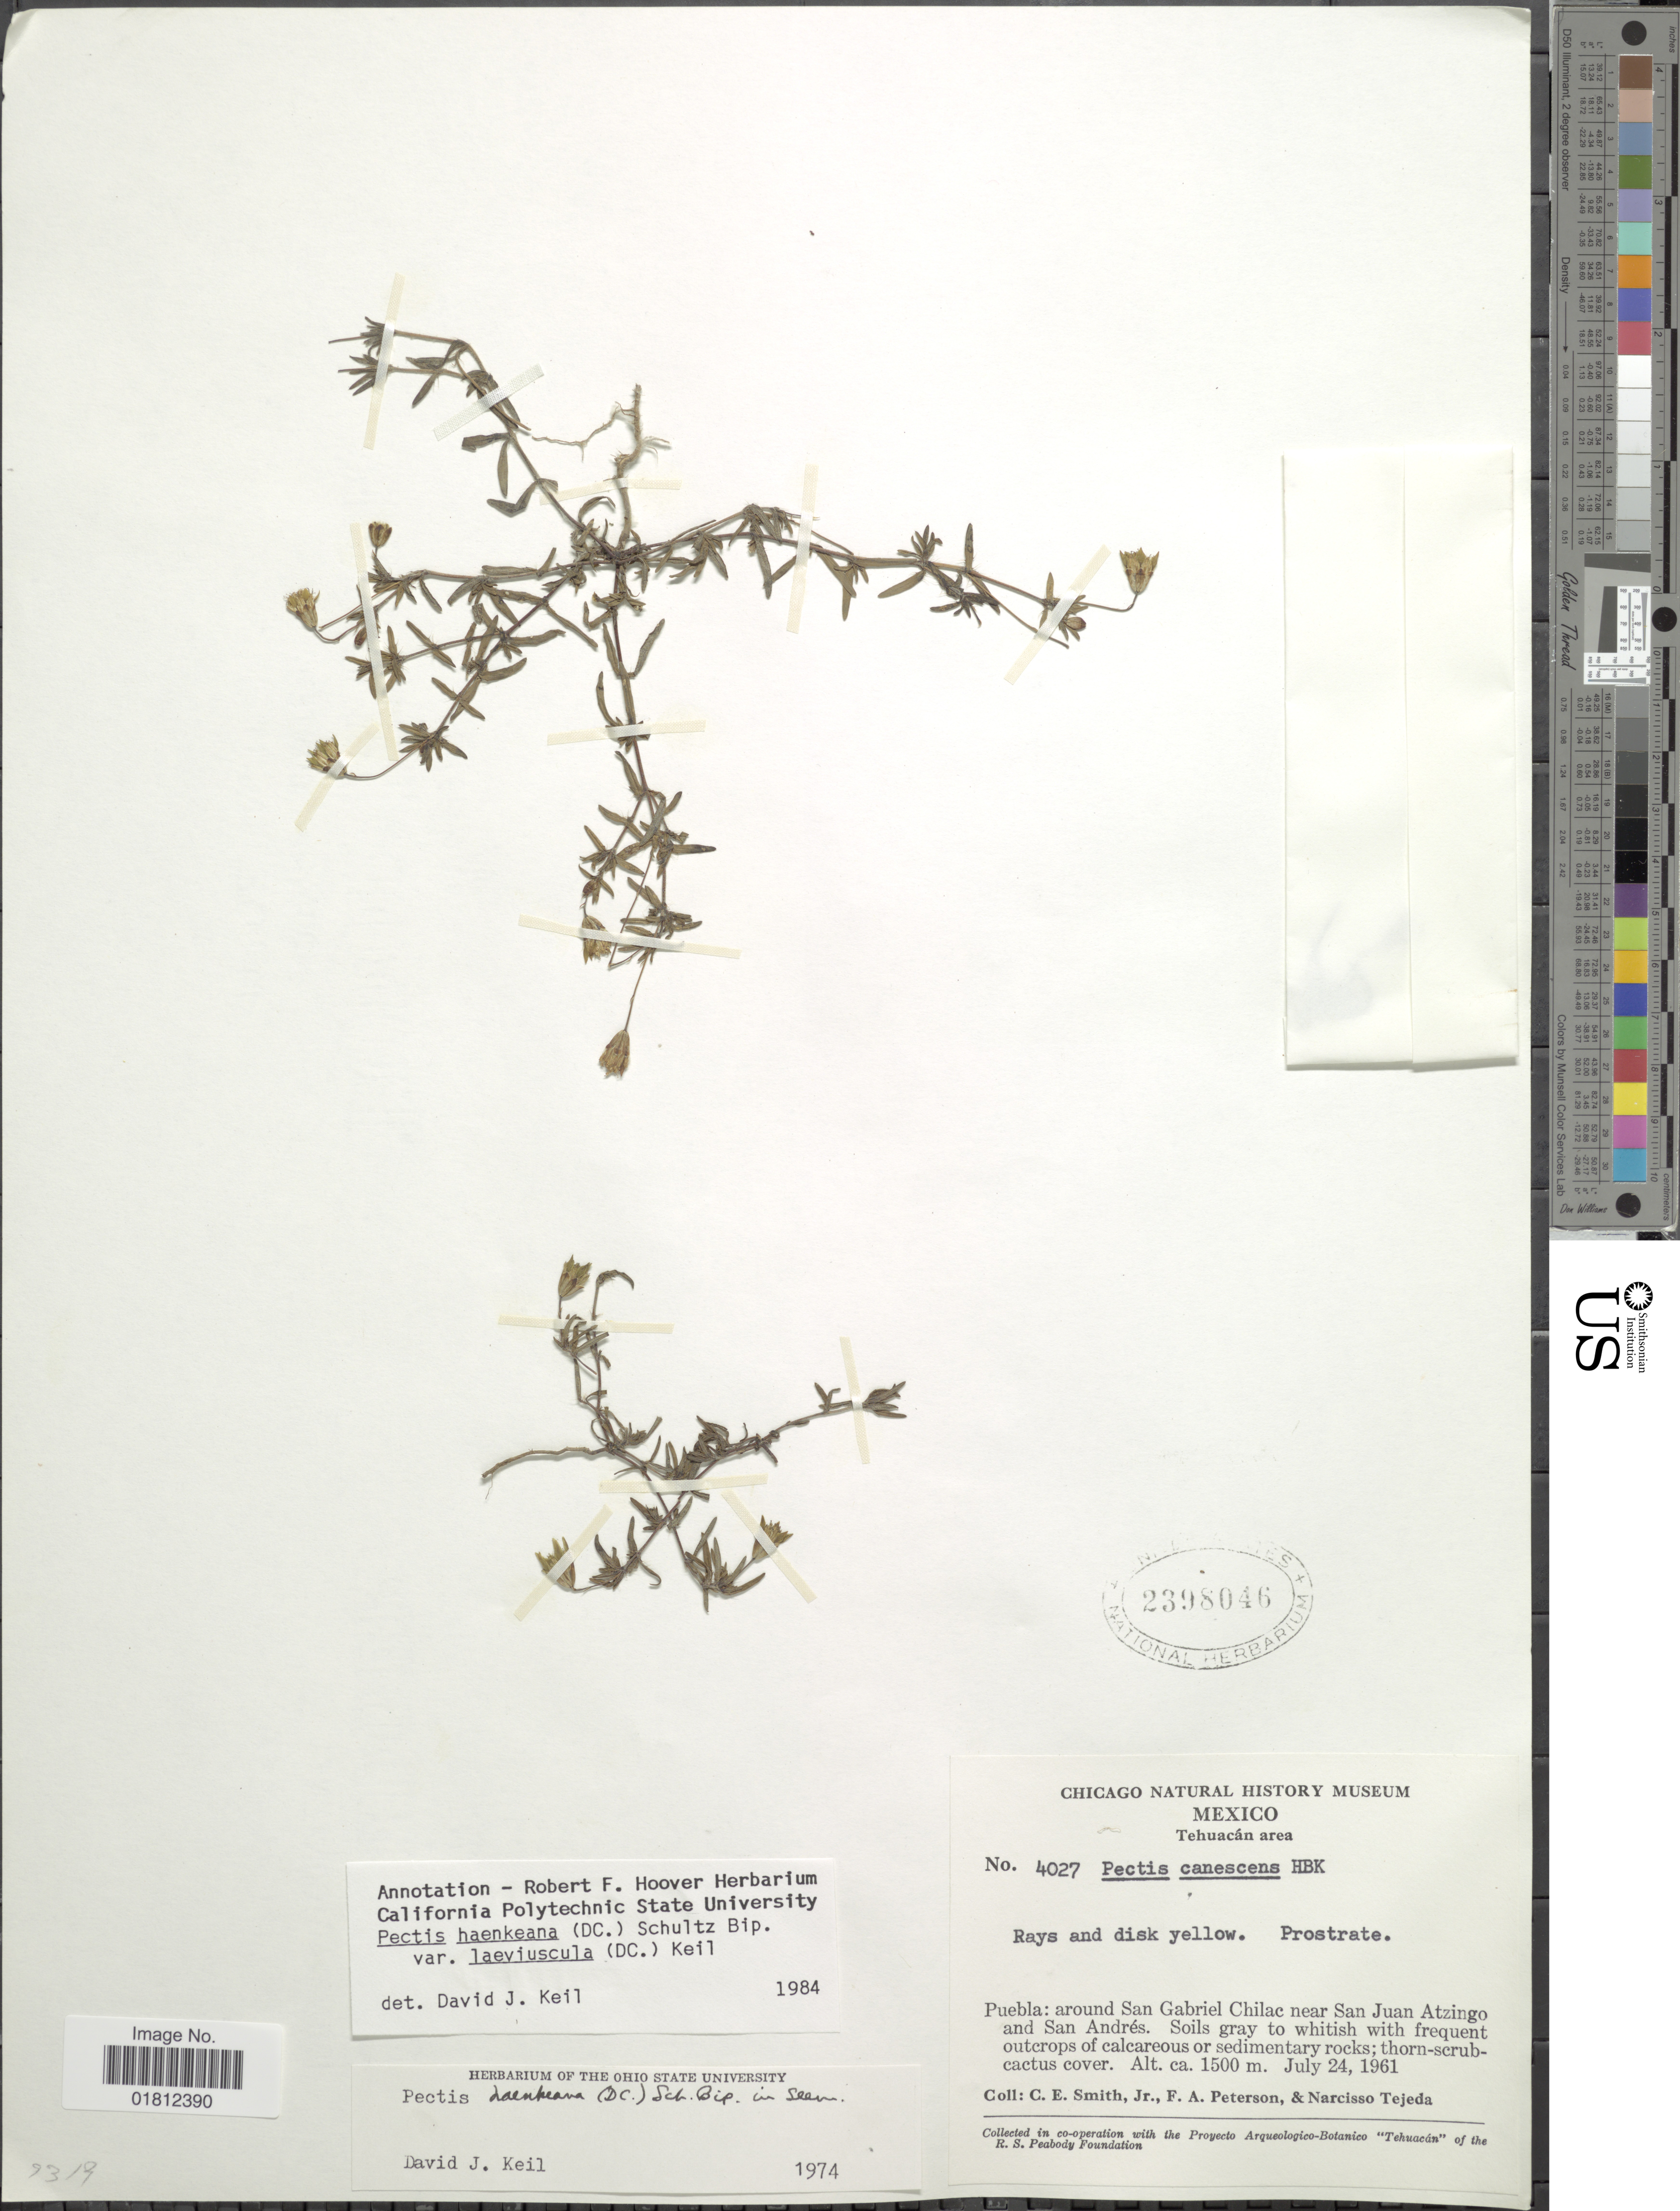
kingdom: Plantae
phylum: Tracheophyta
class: Magnoliopsida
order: Asterales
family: Asteraceae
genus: Pectis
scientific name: Pectis haenkeana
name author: (DC.) Sch. Bip.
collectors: C. E. Smith Jr., F. A. Peterson & N. Tejeda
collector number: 4027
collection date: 1961-07-24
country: Mexico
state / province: Puebla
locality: Tehuacán area, Around San Gabriel Chilac near San Juan Atzingo and San Andrés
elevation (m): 1500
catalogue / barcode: US 2398046